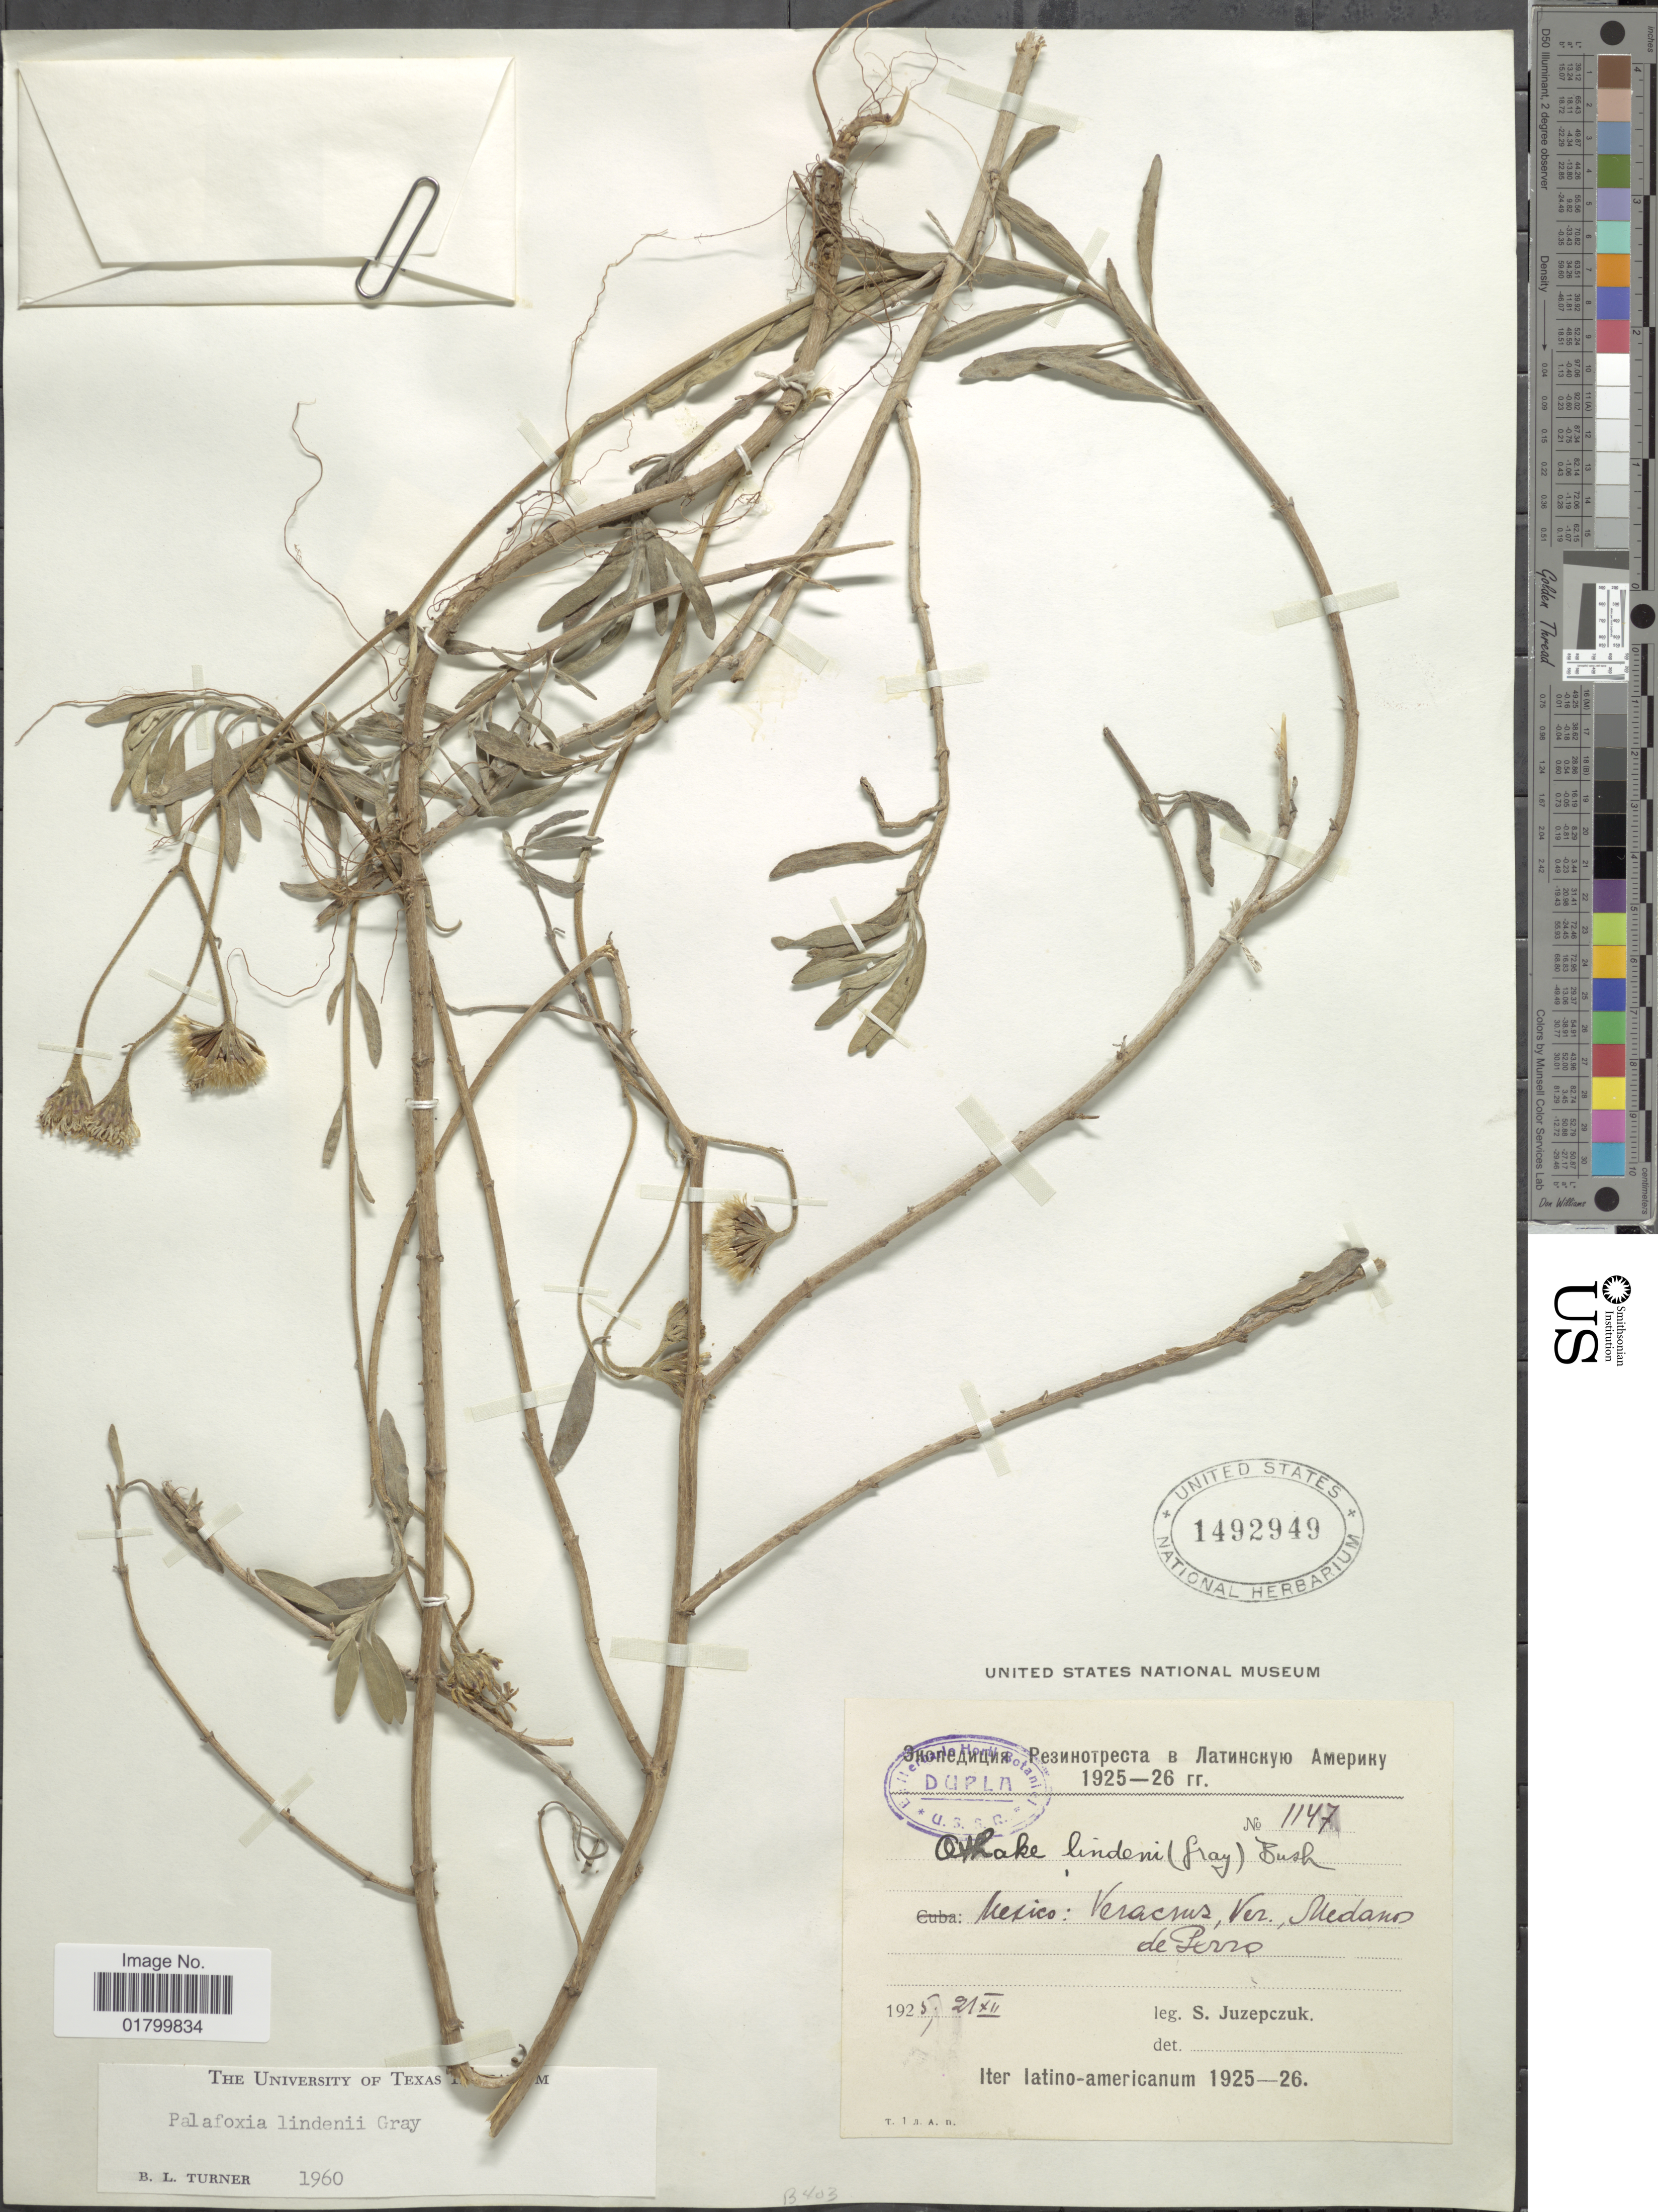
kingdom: Plantae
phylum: Tracheophyta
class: Magnoliopsida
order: Asterales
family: Asteraceae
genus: Palafoxia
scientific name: Palafoxia lindenii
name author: A. Gray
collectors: S. V. Juzepczuk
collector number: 1147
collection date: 1925-12-21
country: Mexico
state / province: Veracruz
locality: Mexico: Veracruz, Ver., Medanos de Perro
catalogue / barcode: US 1492949